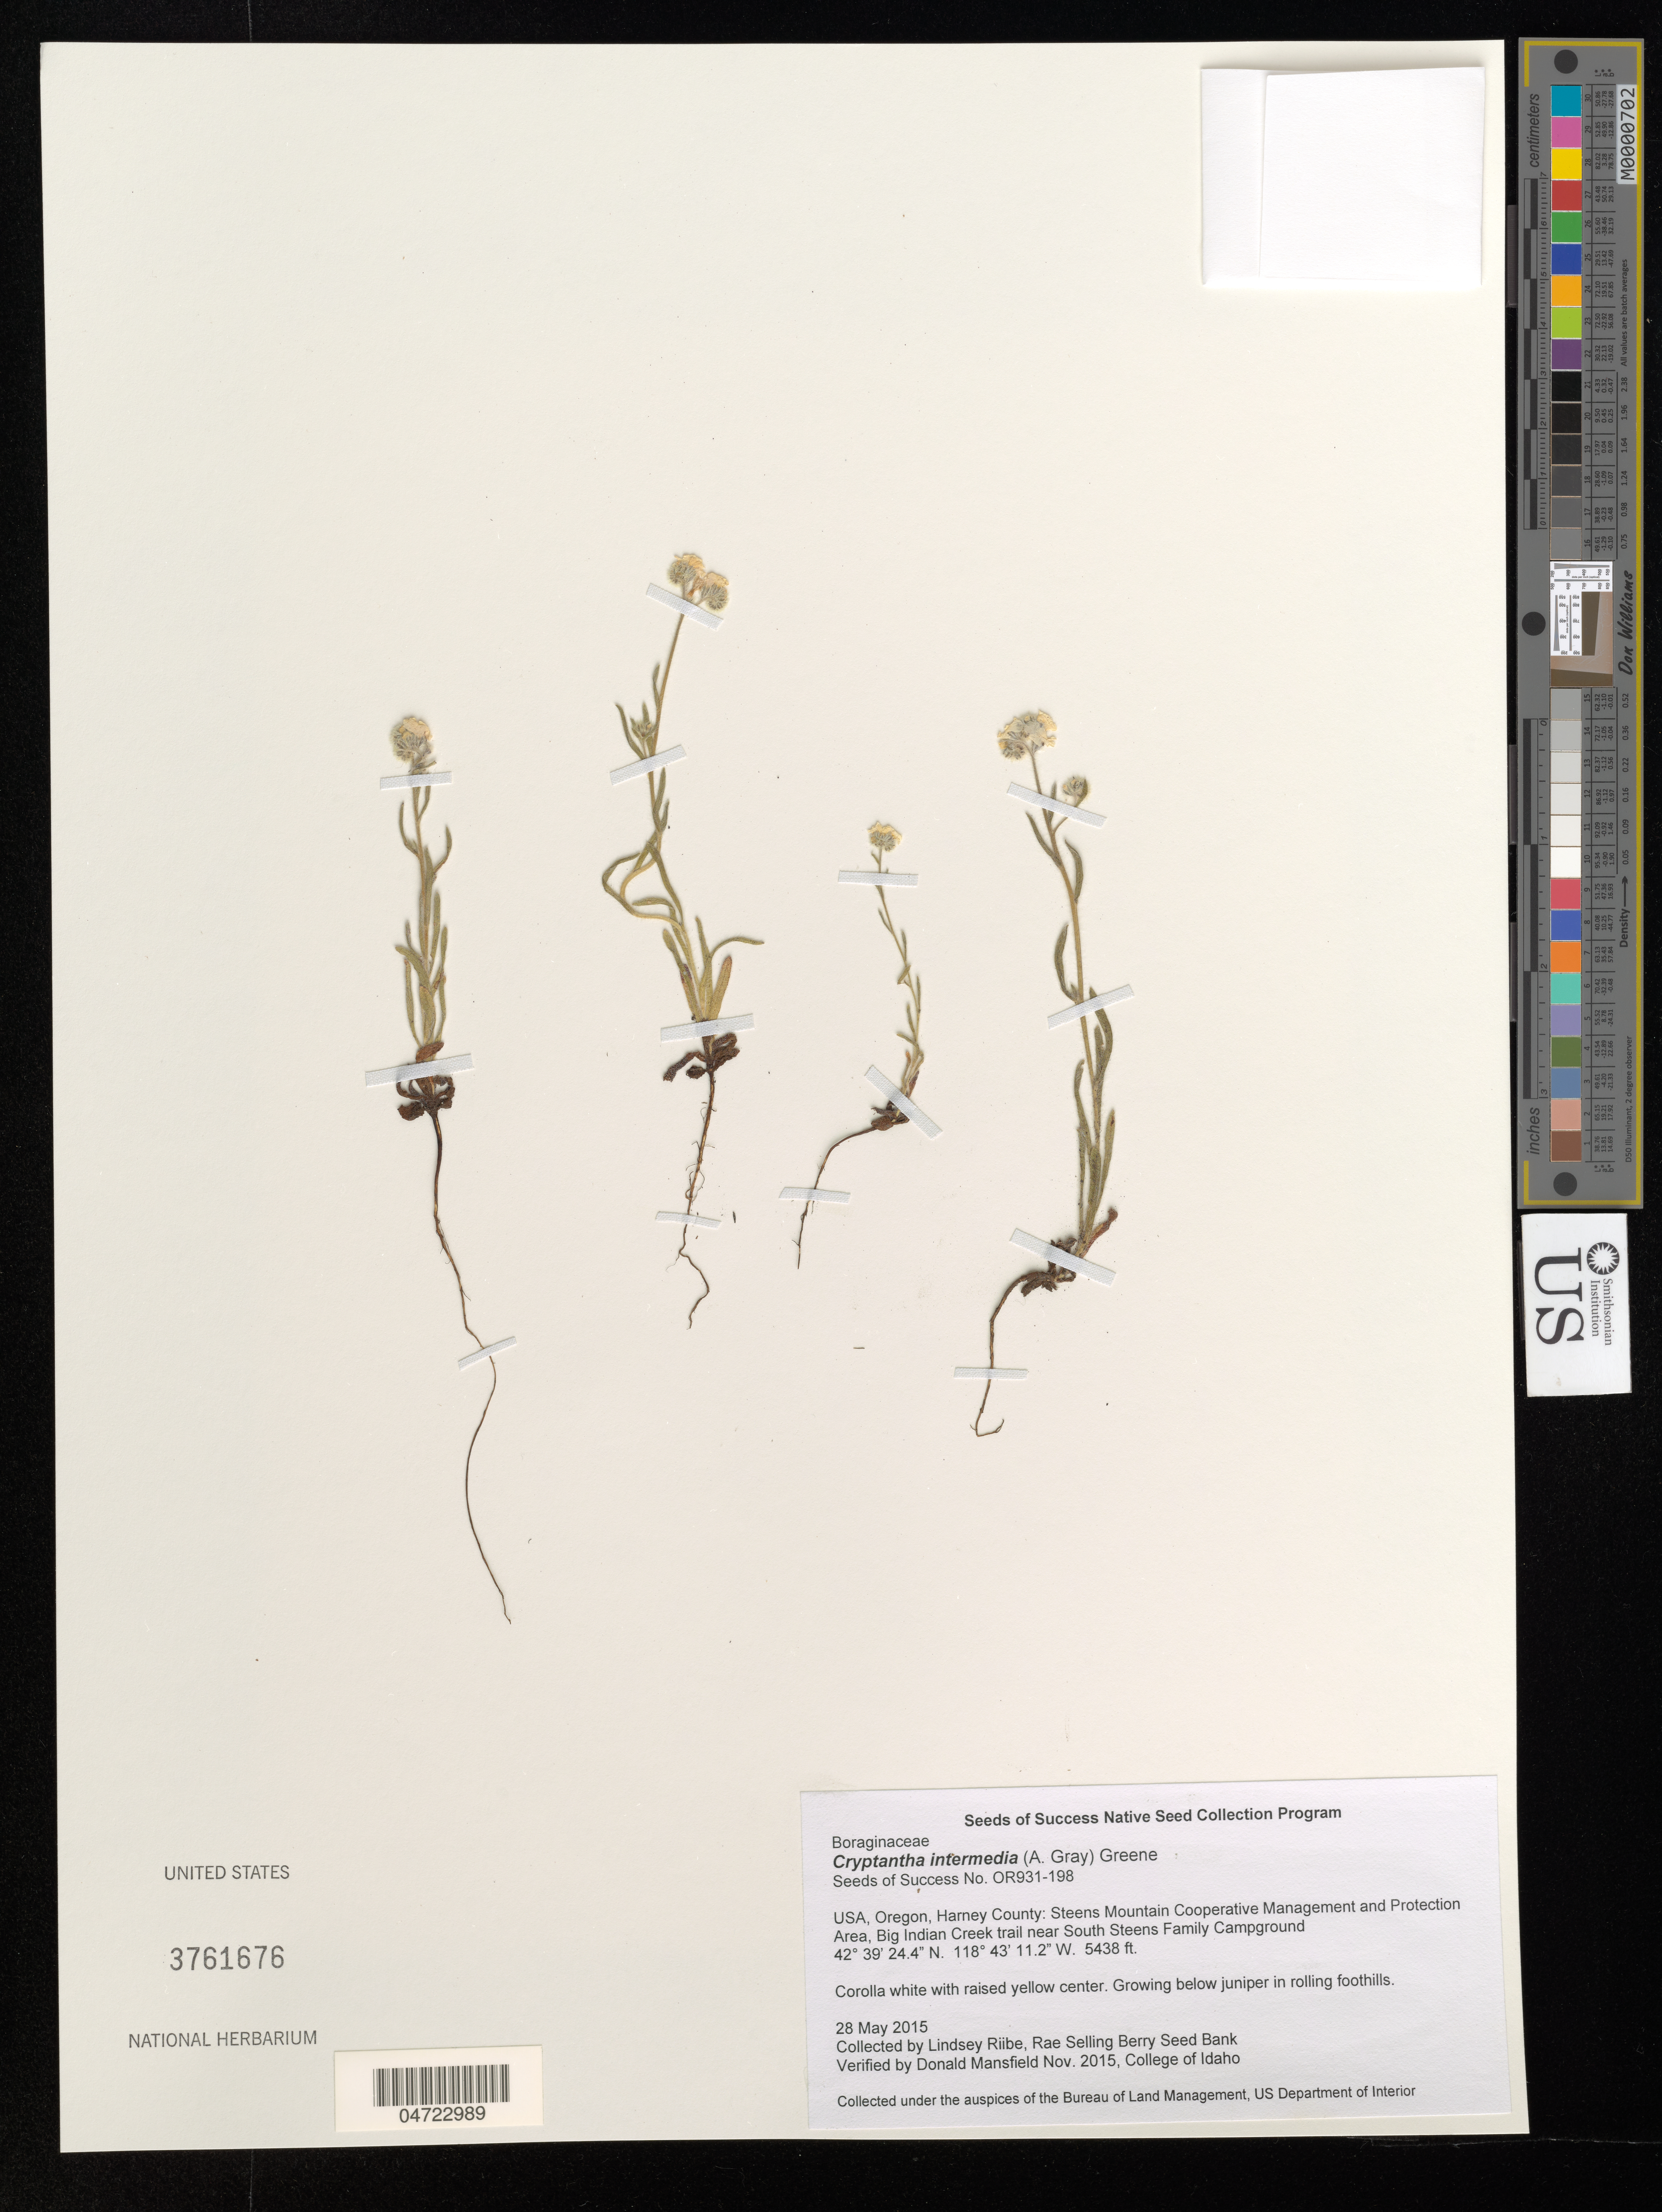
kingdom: Plantae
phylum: Tracheophyta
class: Magnoliopsida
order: Boraginales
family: Boraginaceae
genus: Cryptantha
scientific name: Cryptantha intermedia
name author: (A. Gray) Greene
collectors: L. Riibe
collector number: OR931-198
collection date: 2015-05-28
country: United States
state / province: Oregon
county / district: Harney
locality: Harney County: Steens Mountain Cooperative Management and Protection Area, Big Indian Creek trail near South Steens Family Campground.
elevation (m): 1658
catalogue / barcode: US 3761676